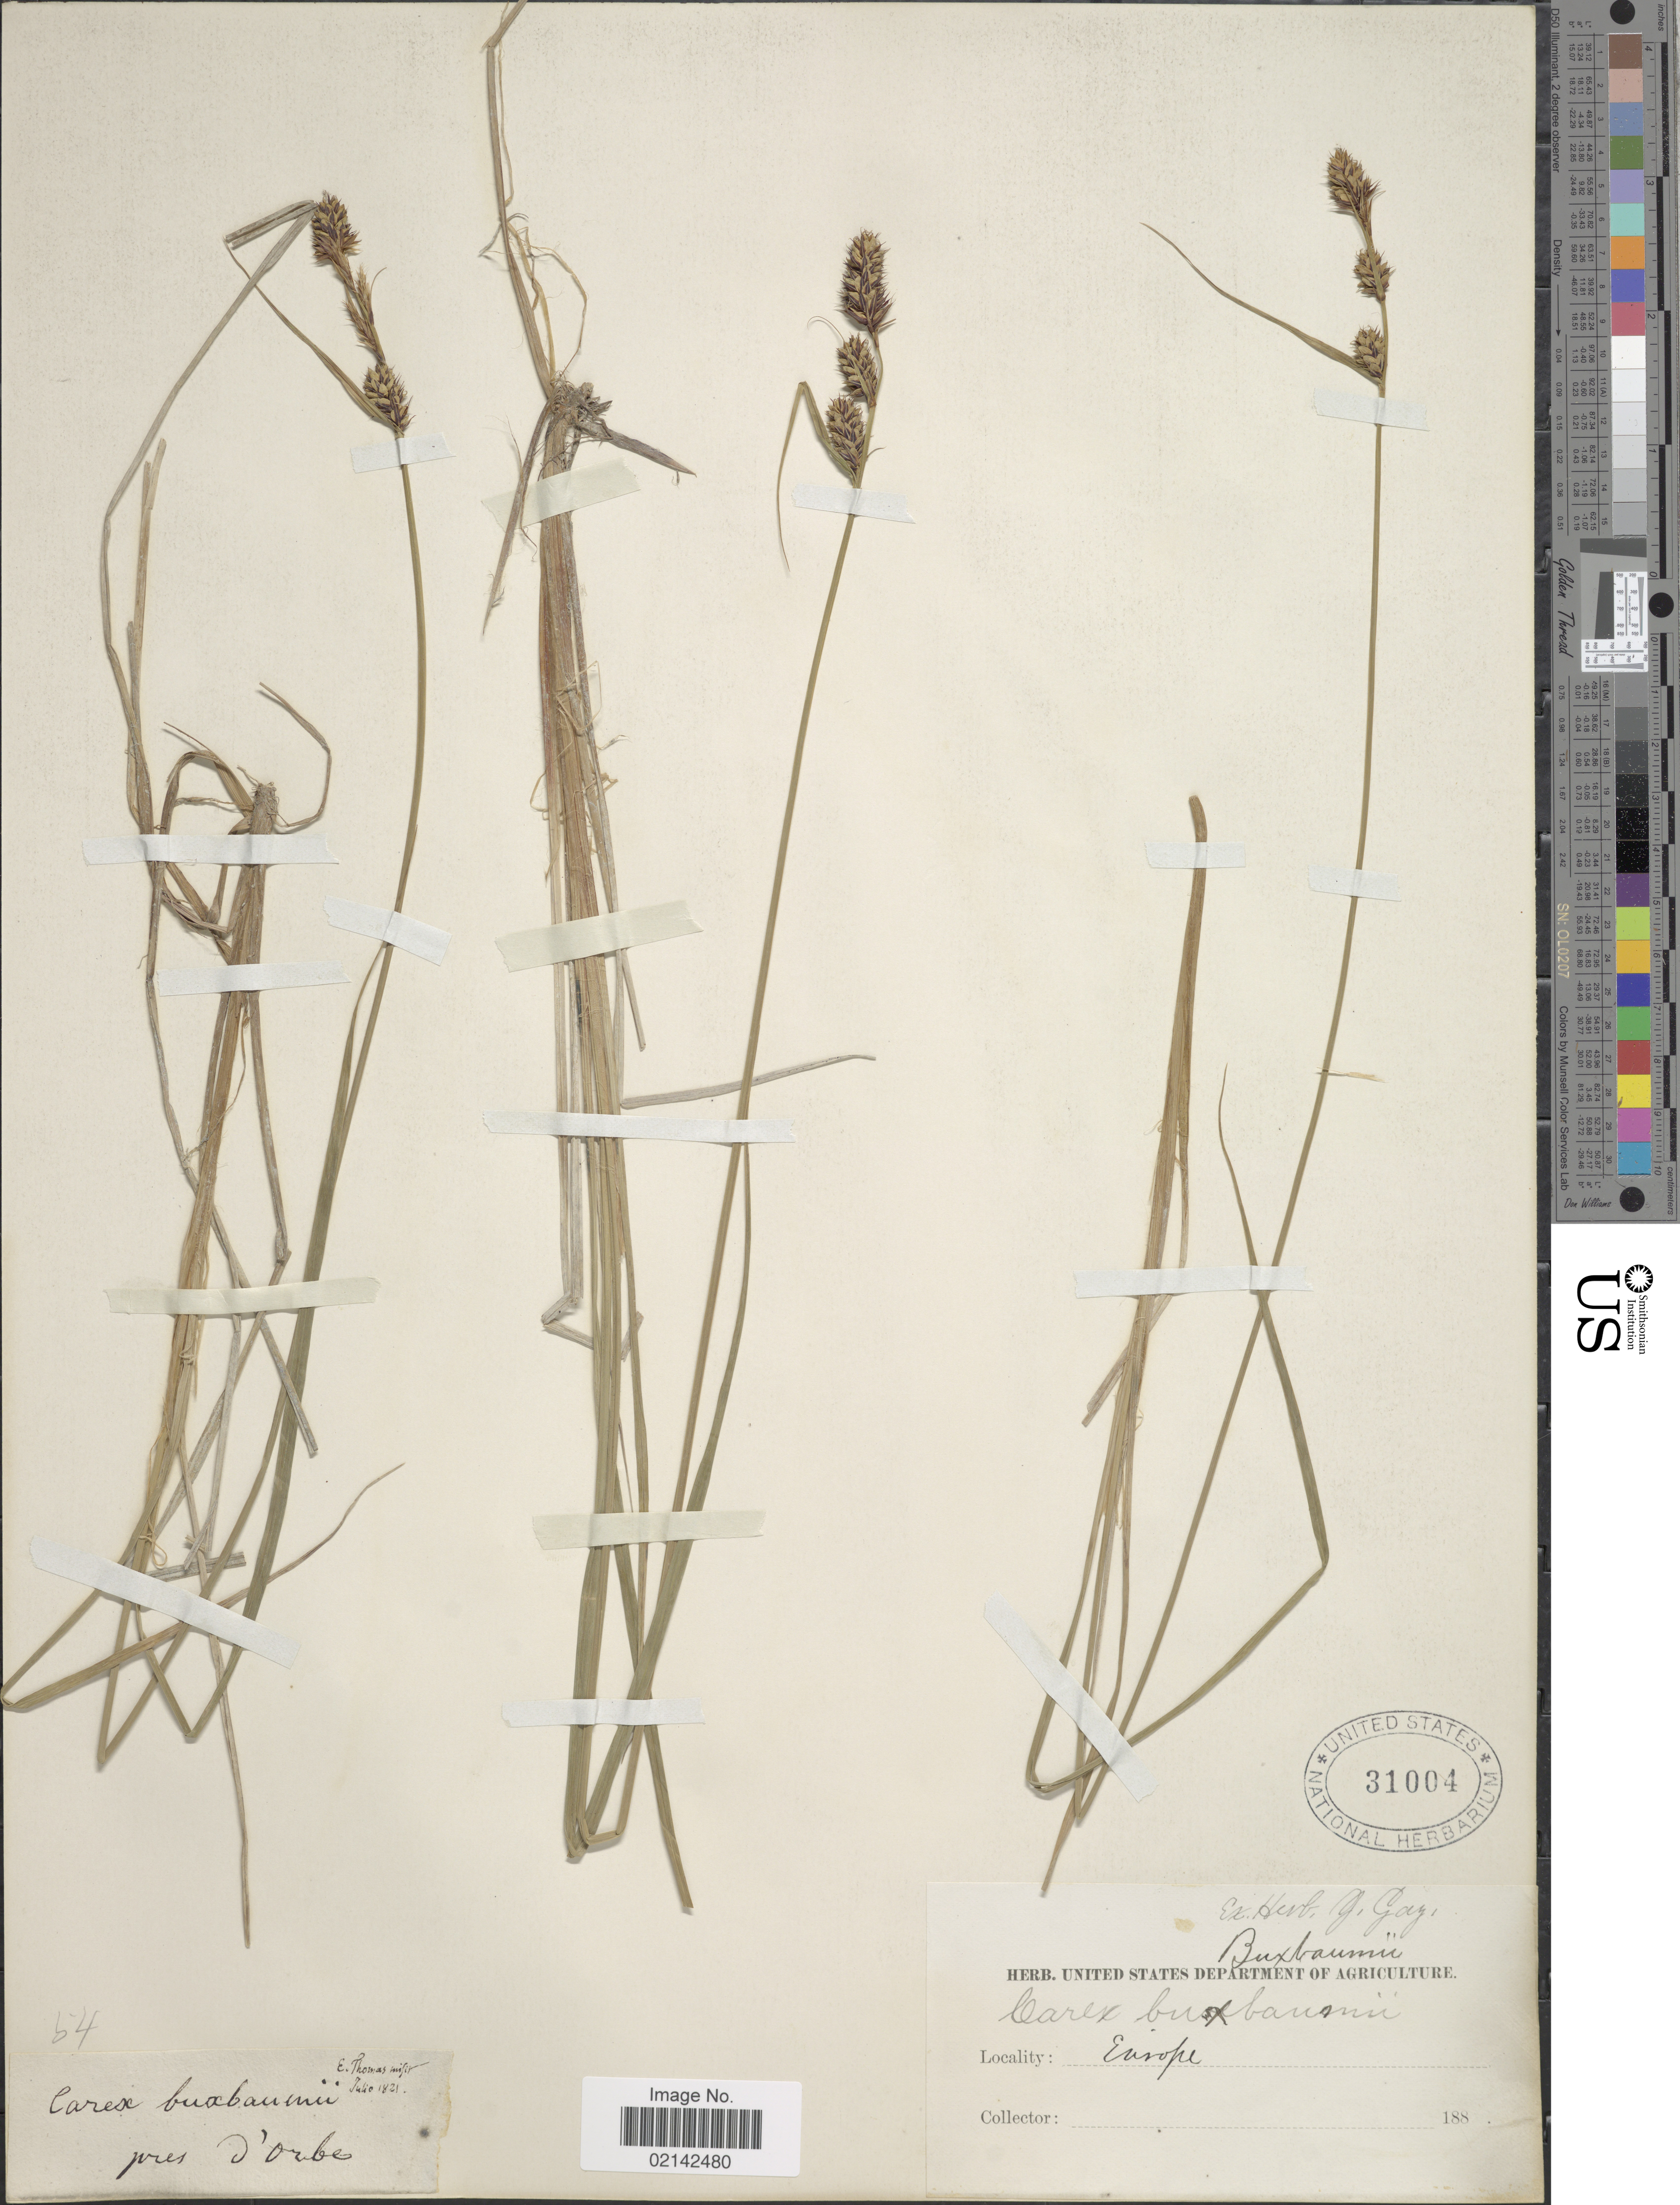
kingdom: Plantae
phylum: Tracheophyta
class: Liliopsida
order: Poales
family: Cyperaceae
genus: Carex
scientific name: Carex buxbaumii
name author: Wahlenb.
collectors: ex herb. J. Gay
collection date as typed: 188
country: Switzerland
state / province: Vaud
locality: Près d' Orbe, Europe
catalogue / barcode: US 31004